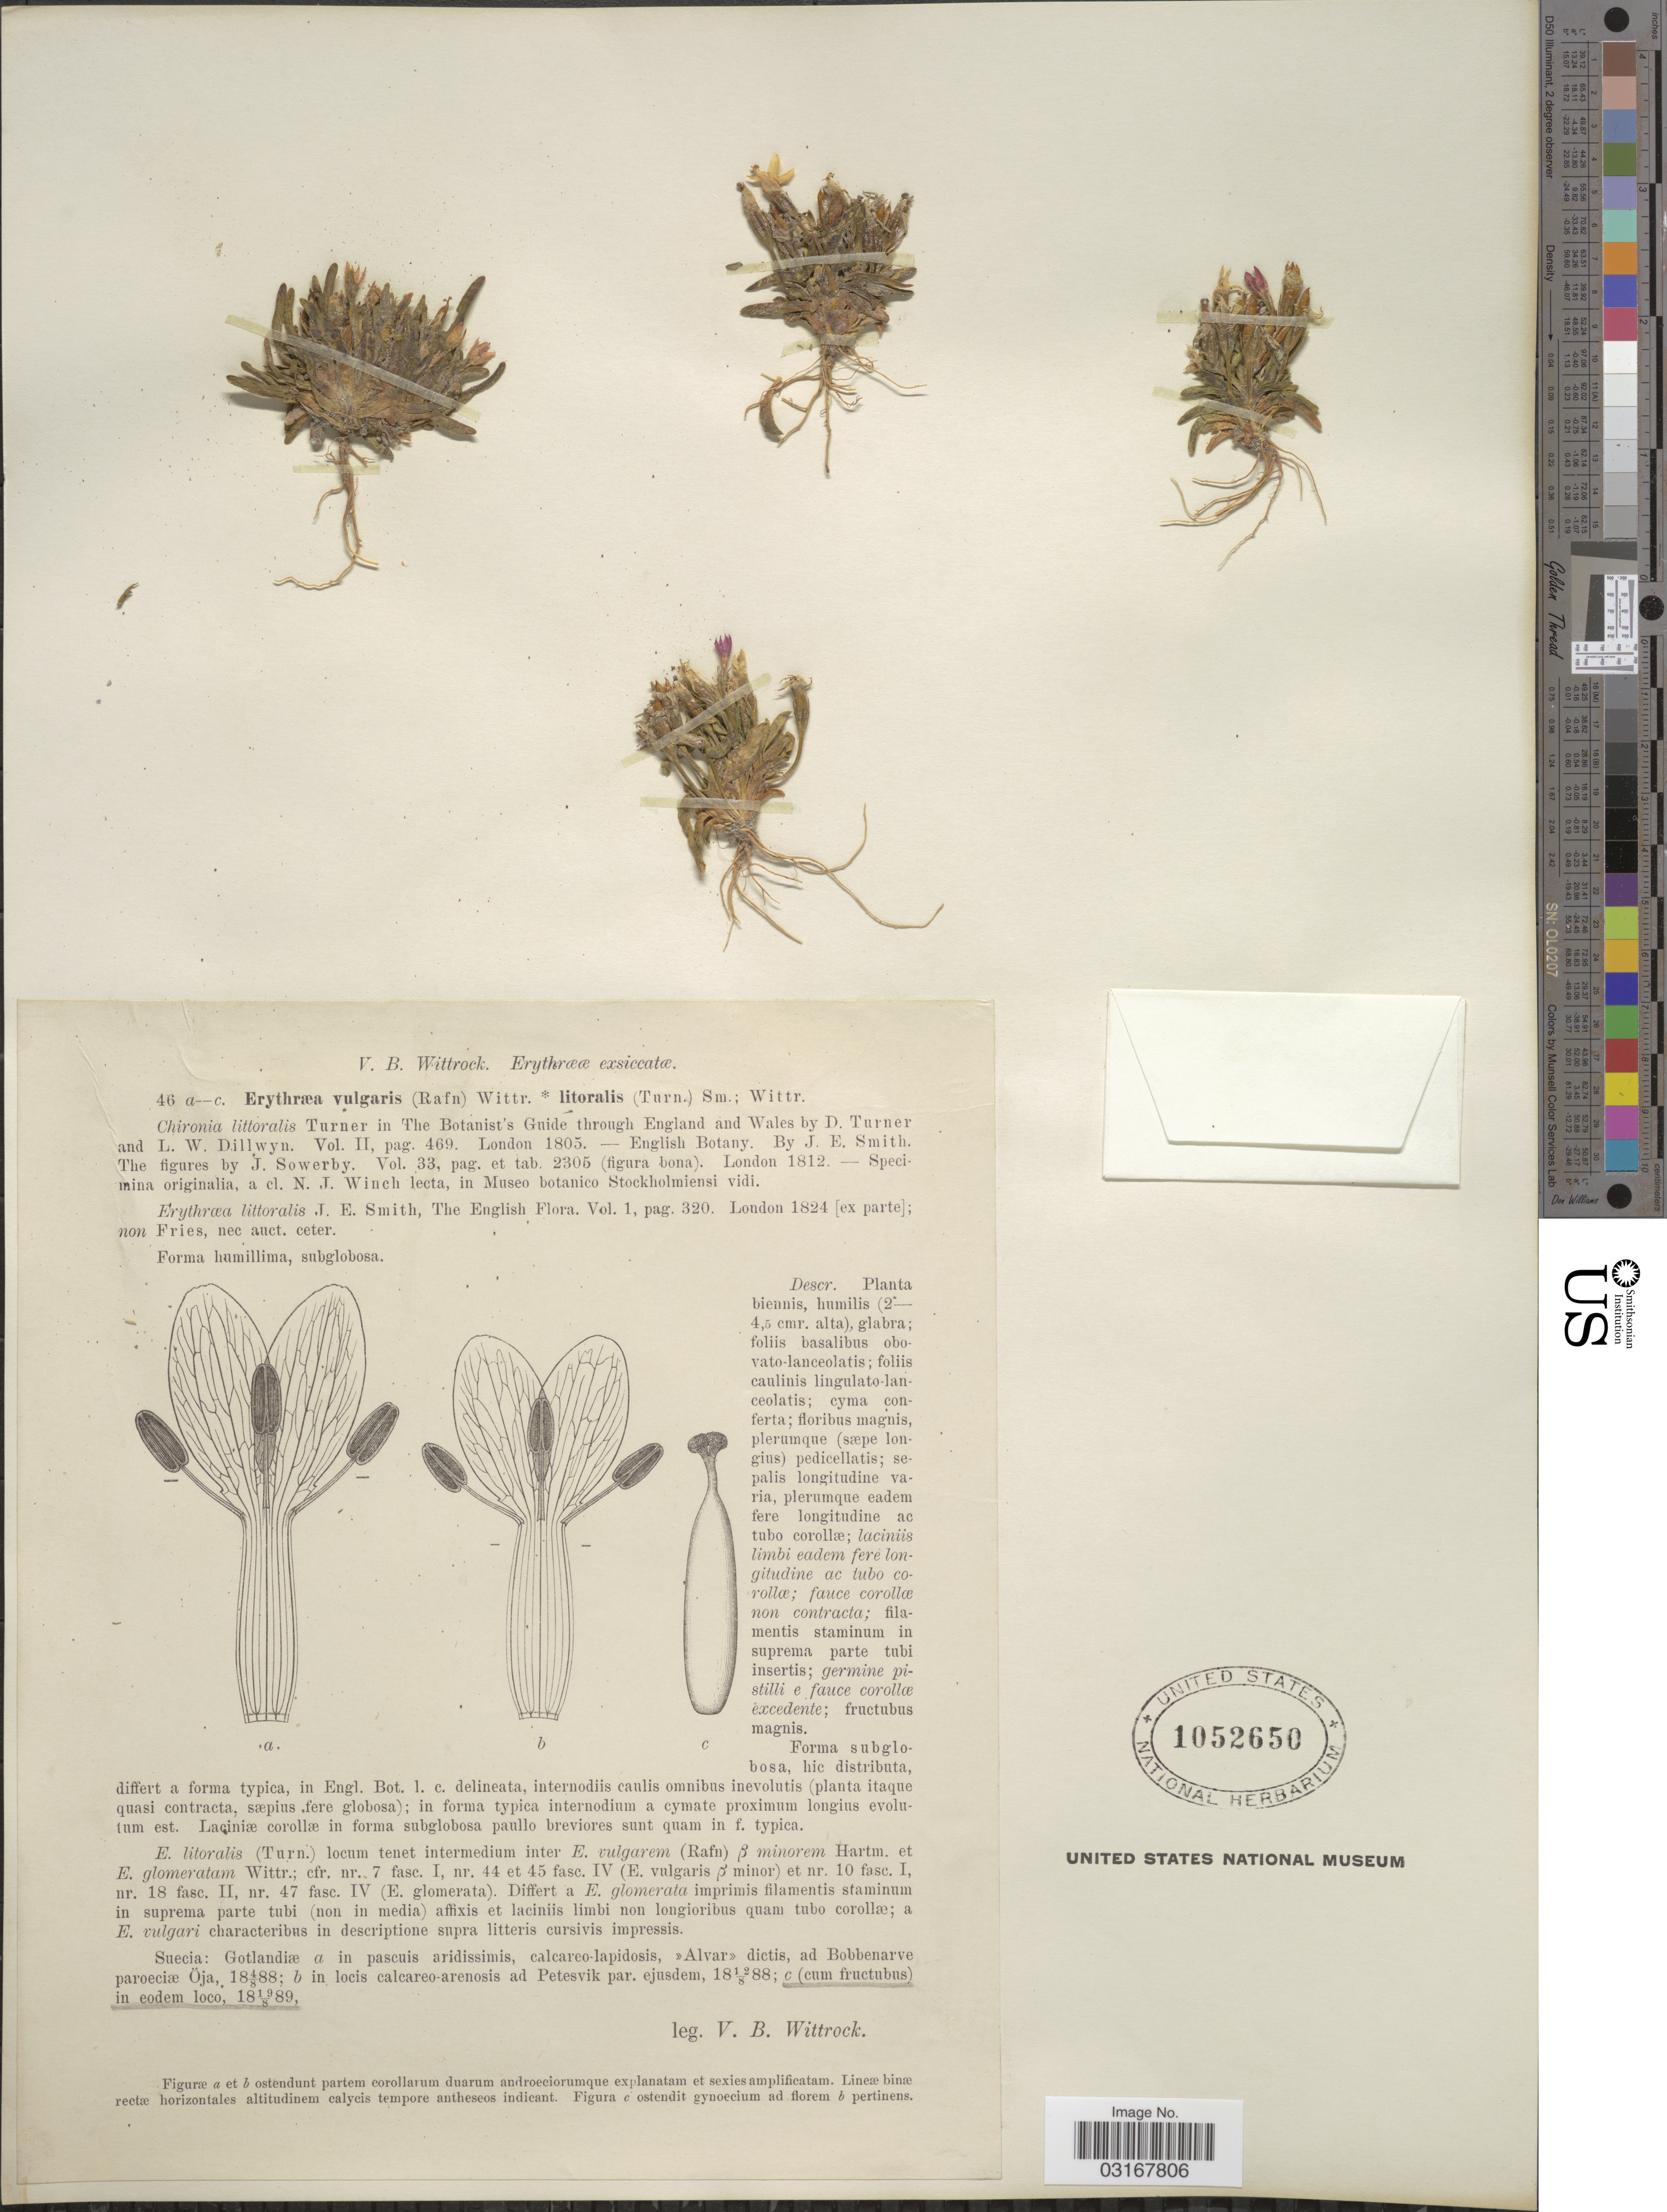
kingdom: Plantae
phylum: Tracheophyta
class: Magnoliopsida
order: Gentianales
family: Gentianaceae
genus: Centaurium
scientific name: Centaurium vulgaris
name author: Godr.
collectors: V. Wittrock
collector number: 46c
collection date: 1889-08-19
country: Sweden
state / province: Gotland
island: Gotland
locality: (cum fructubus) in eodem loco.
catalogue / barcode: US 1052650